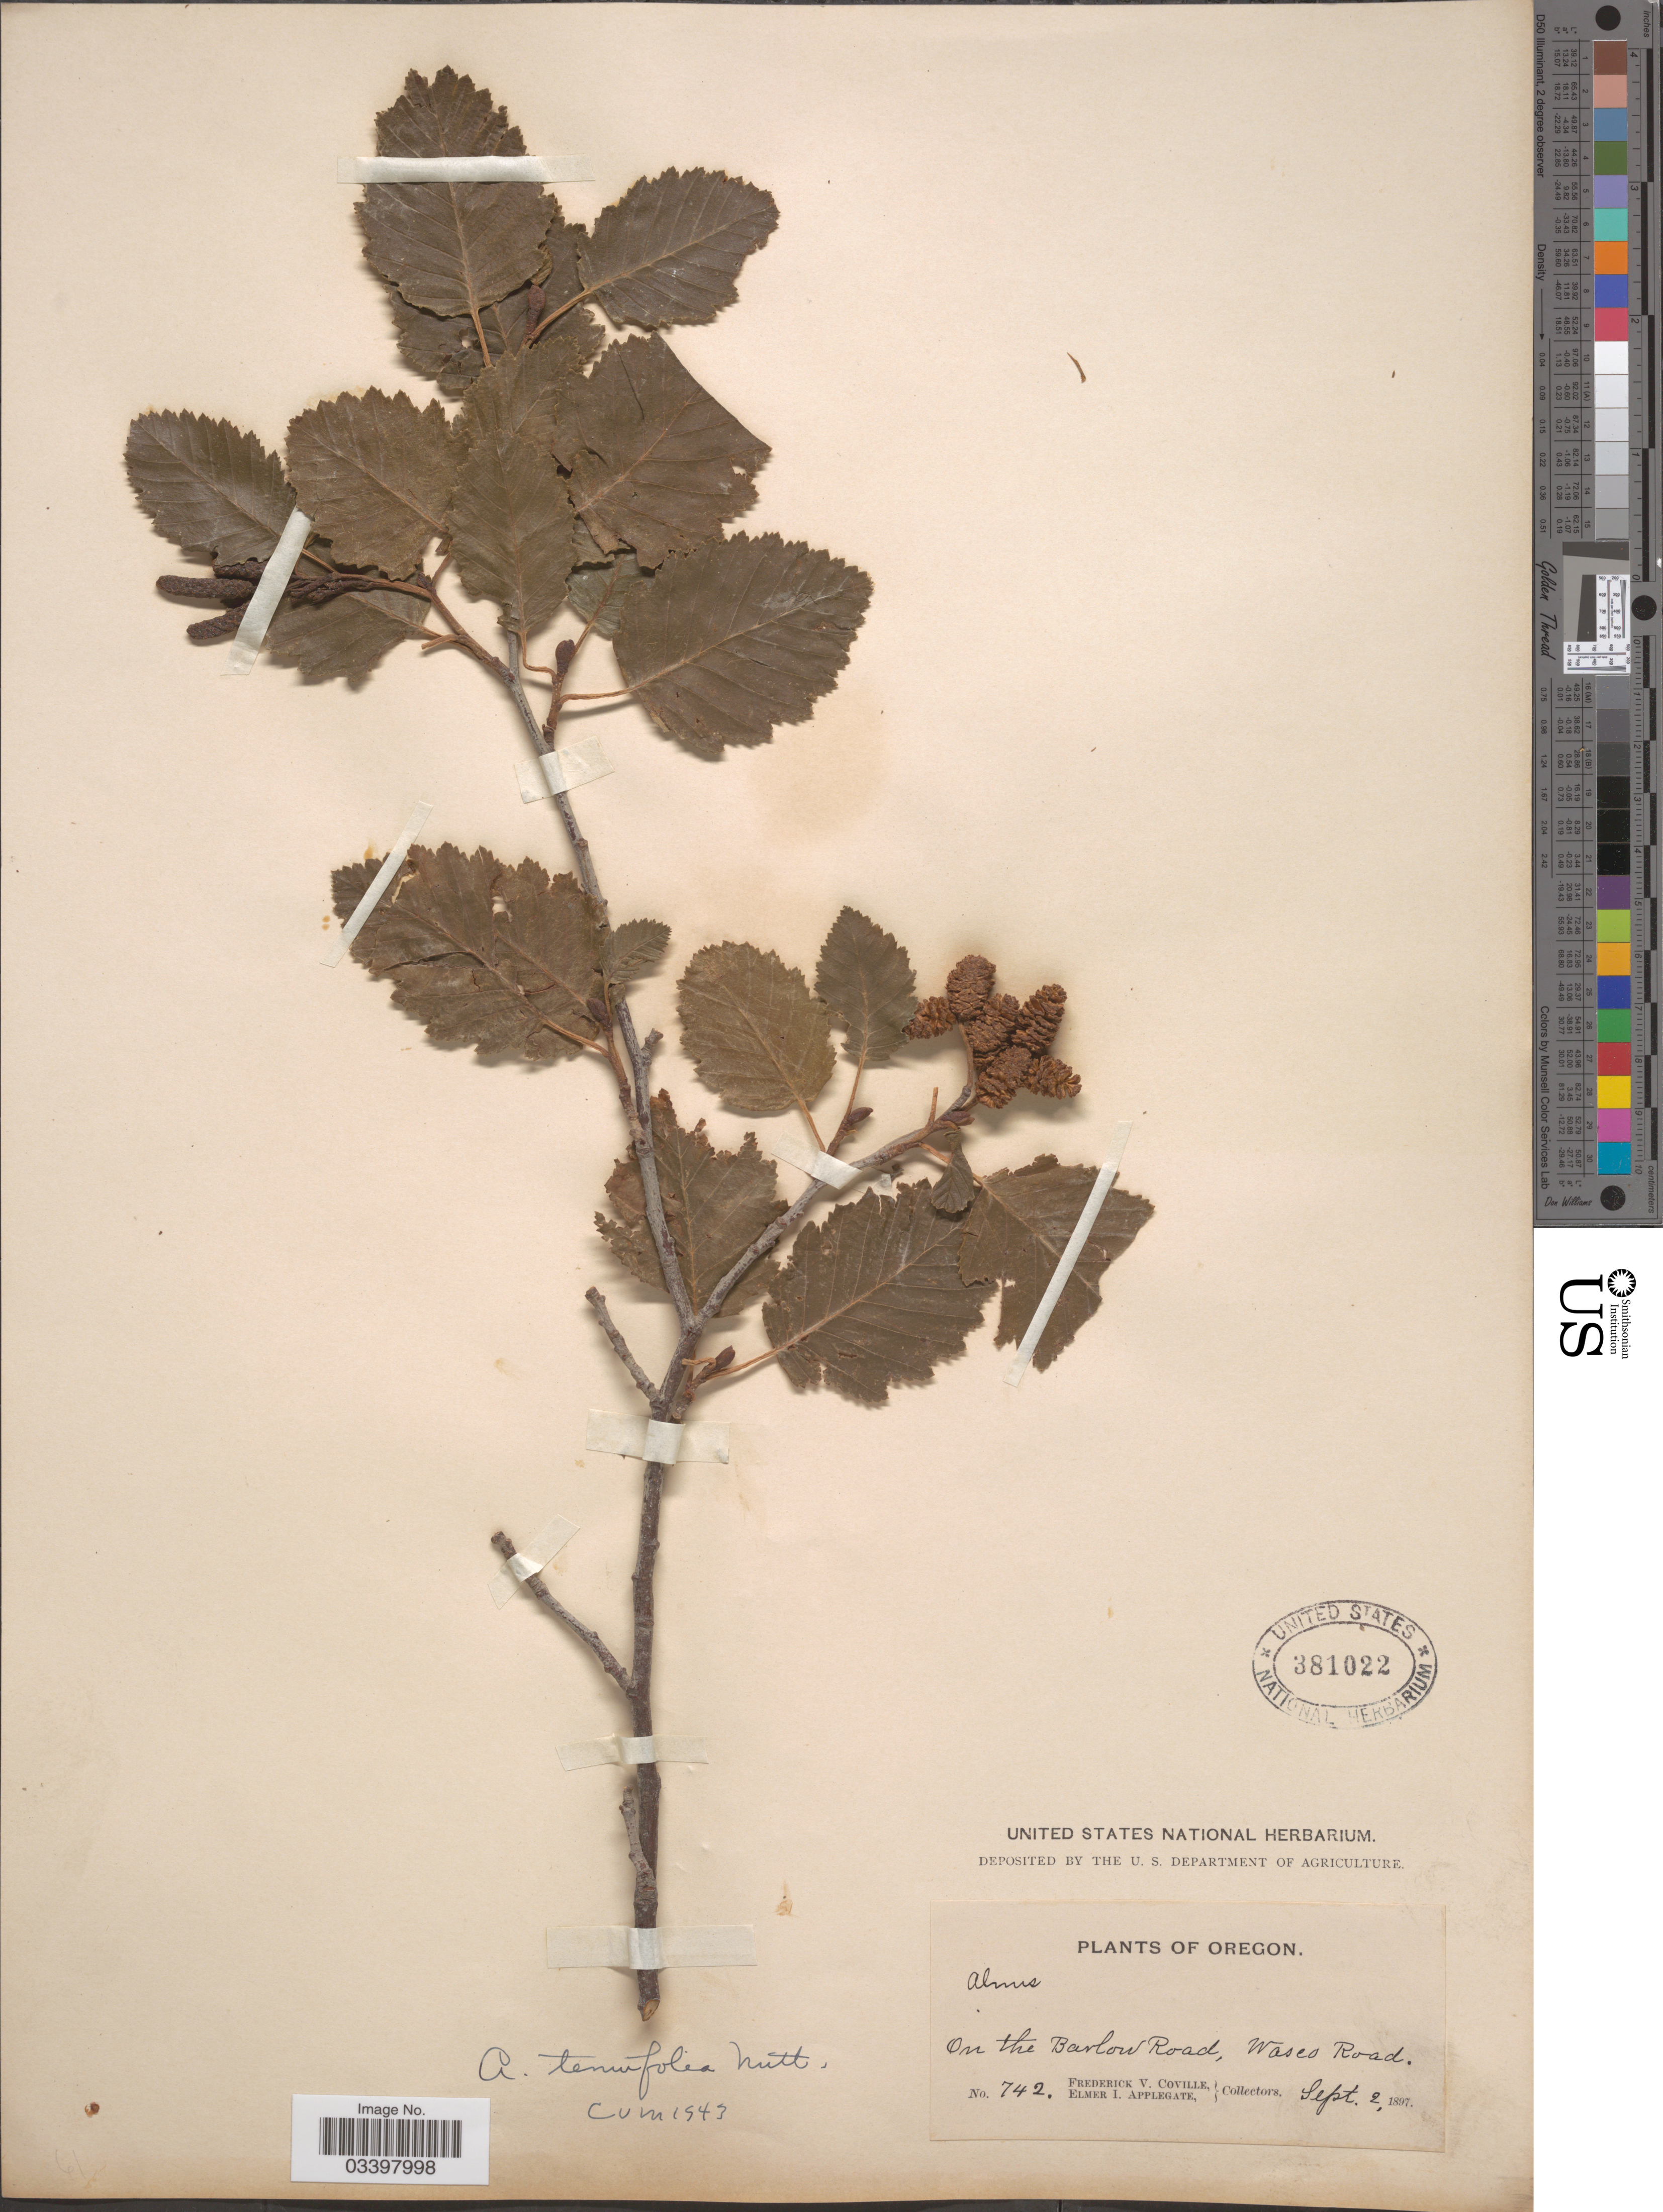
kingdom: Plantae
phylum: Tracheophyta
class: Magnoliopsida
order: Fagales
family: Betulaceae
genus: Alnus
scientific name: Alnus incana subsp. tenuifolia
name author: (Nutt.) Breitung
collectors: F. V. Coville & E. I. Applegate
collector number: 742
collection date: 1897-09-02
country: United States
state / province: Oregon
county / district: Wasco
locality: On the Barlow Road, Wasco Road.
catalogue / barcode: US 381022